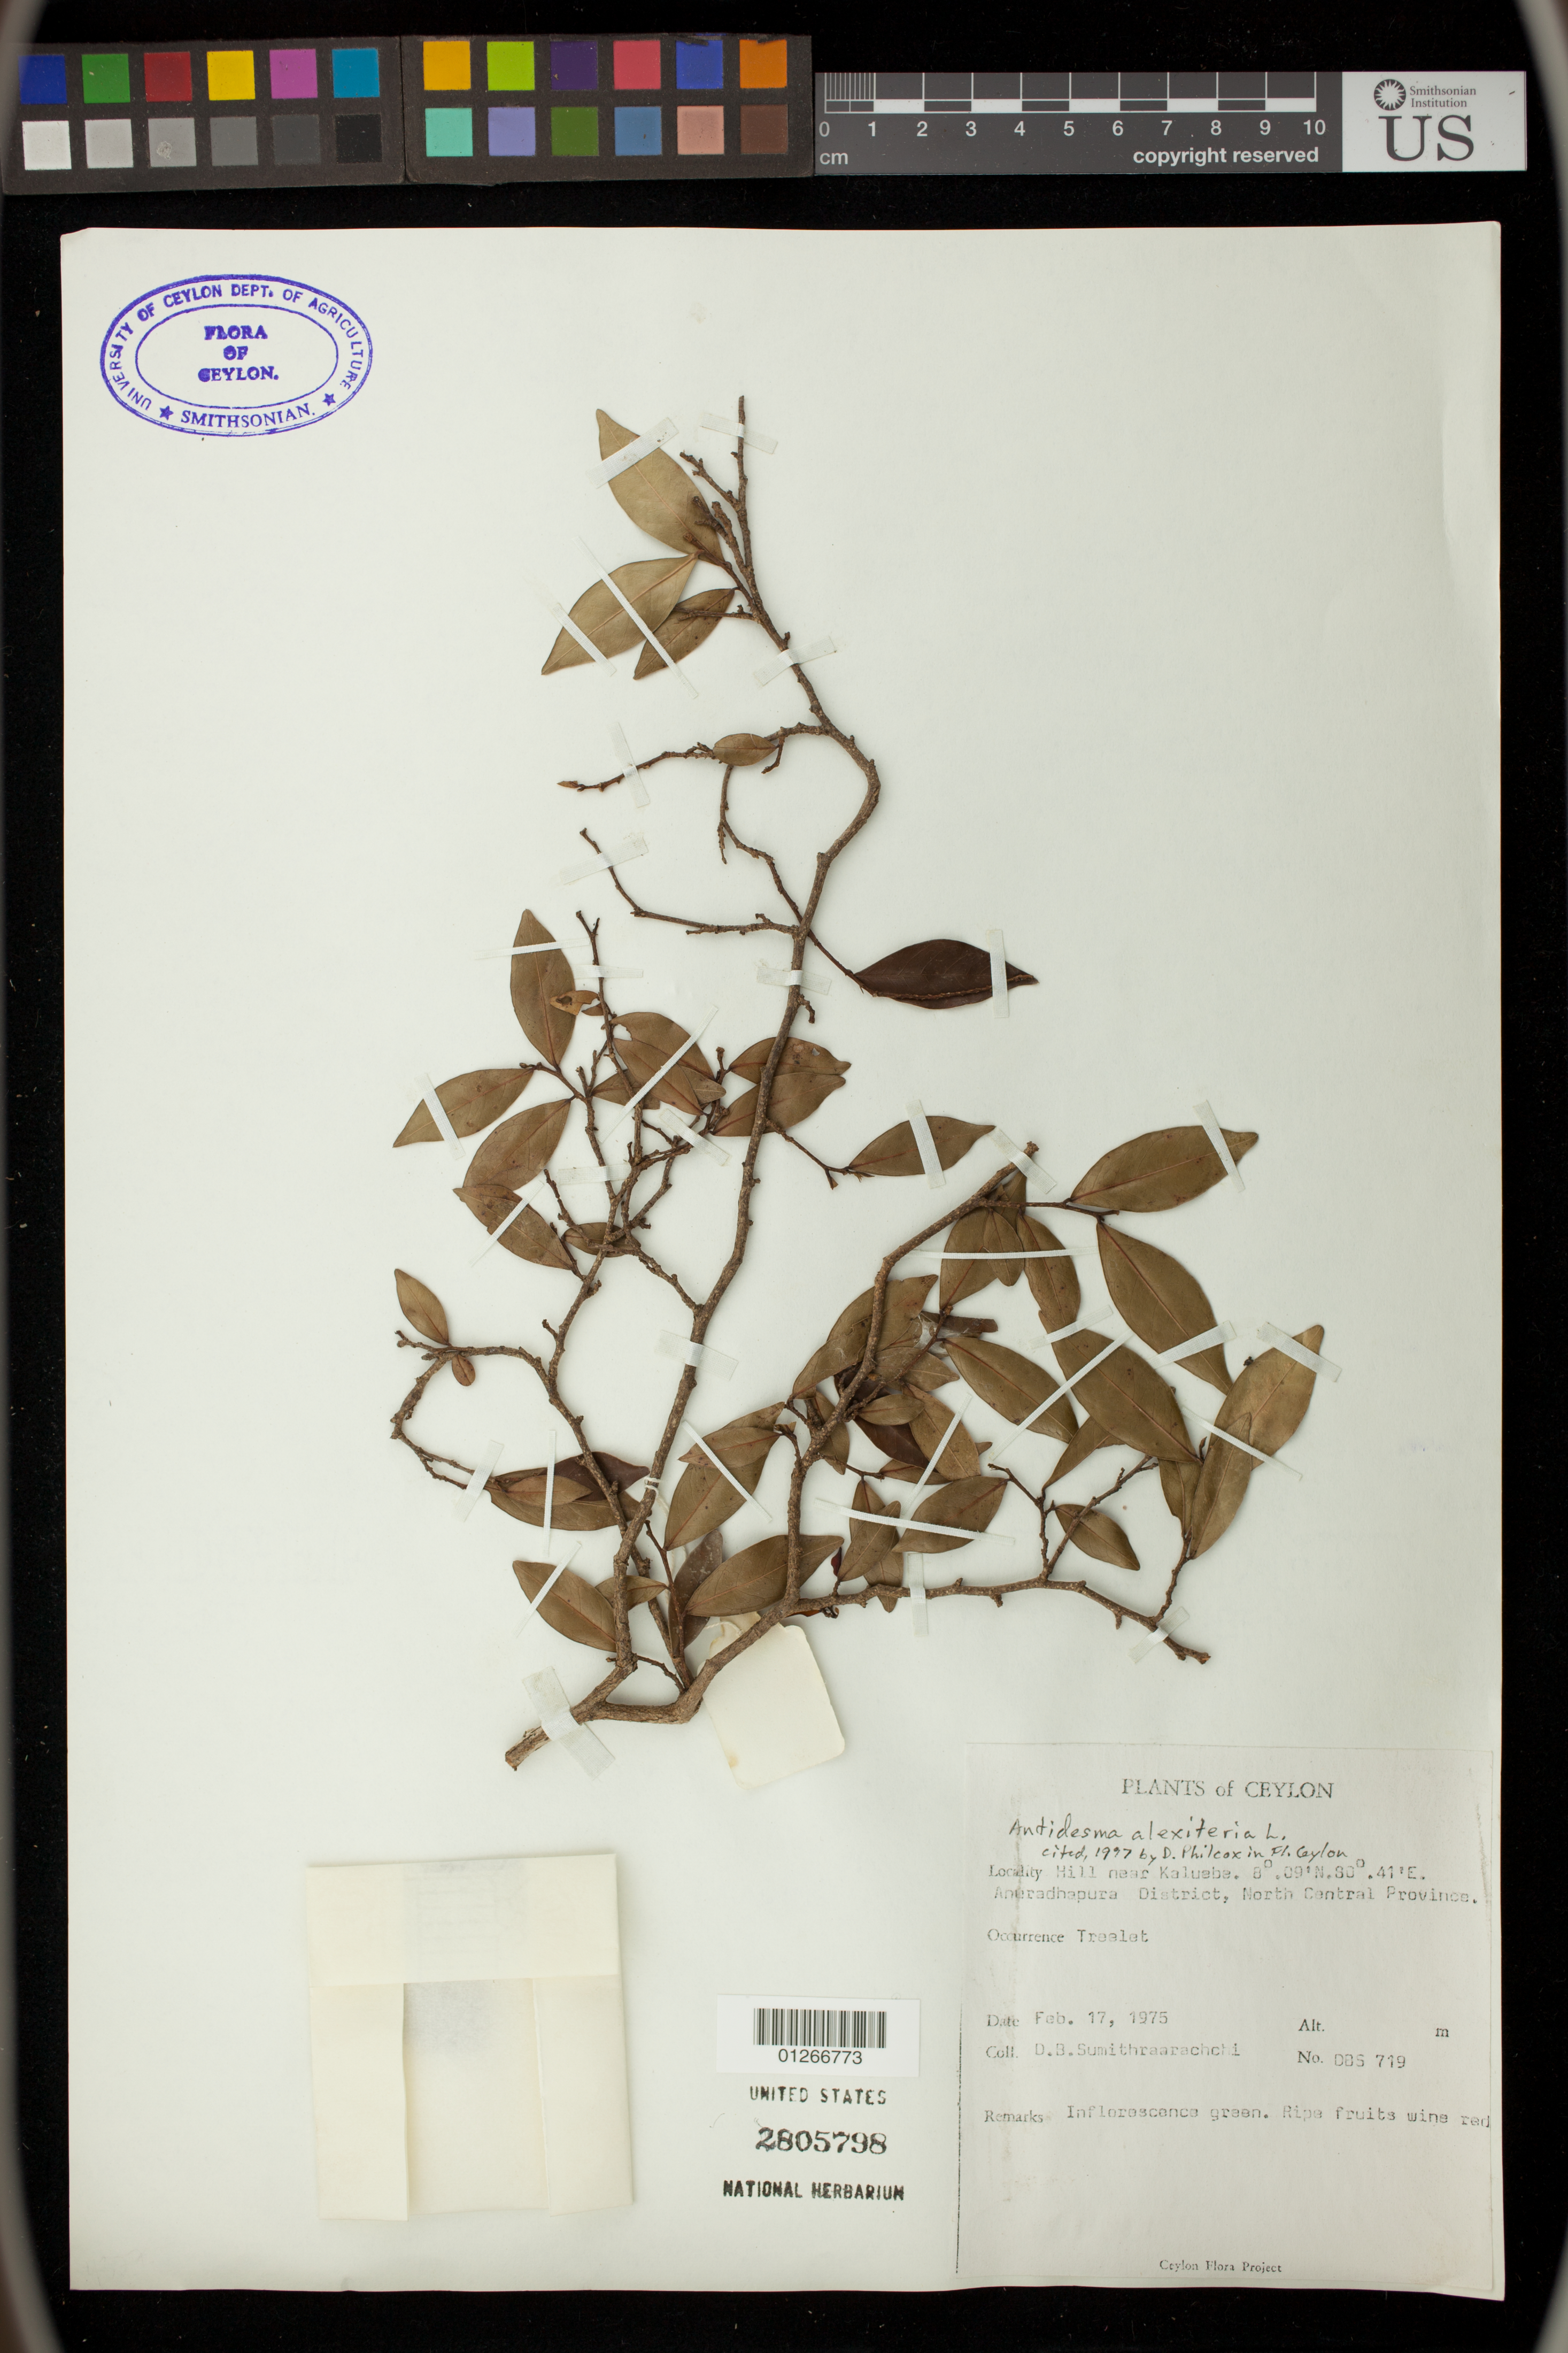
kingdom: Plantae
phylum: Tracheophyta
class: Magnoliopsida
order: Malpighiales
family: Phyllanthaceae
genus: Antidesma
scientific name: Antidesma alexiteria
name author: L.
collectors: D. B. Sumithraarachchi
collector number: DBS 719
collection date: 1975-02-17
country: Sri Lanka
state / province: North Central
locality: Hill near Kaluabe, Anuradhapura District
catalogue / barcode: US 2805798